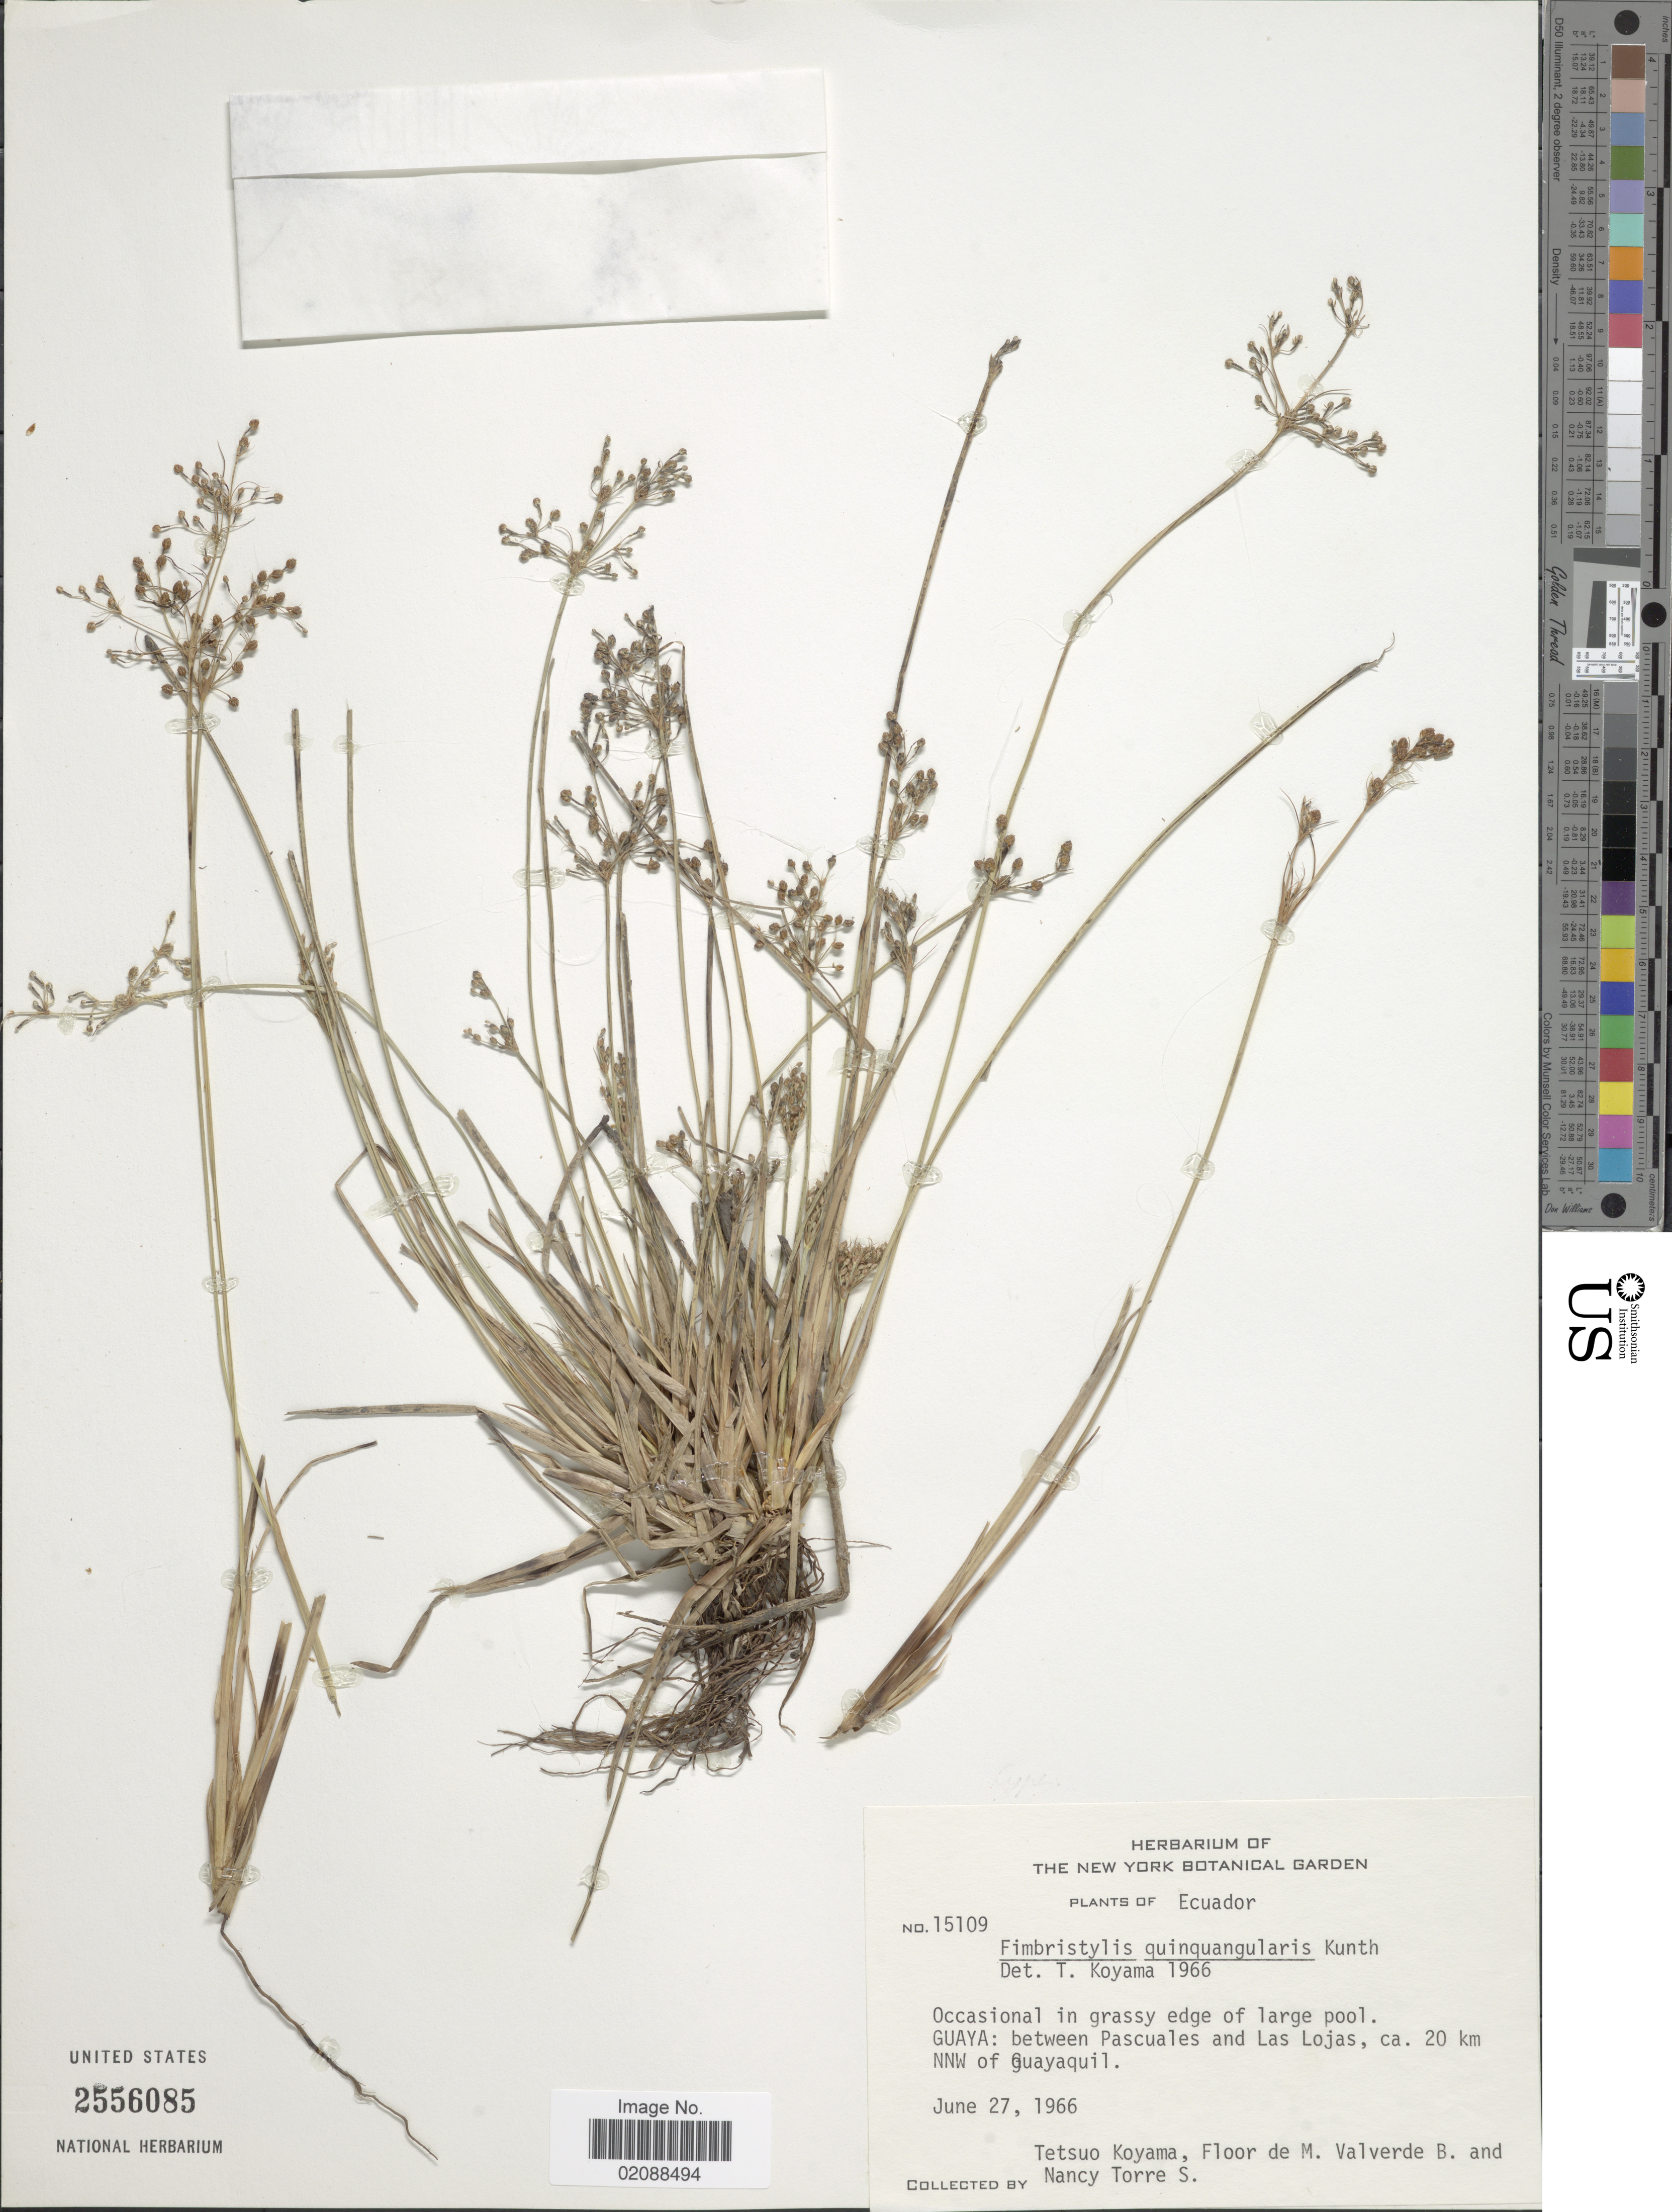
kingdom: Plantae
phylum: Tracheophyta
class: Liliopsida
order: Poales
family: Cyperaceae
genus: Fimbristylis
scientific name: Fimbristylis quinquangularis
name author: (Vahl) Kunth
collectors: T. Koyama, F. M. Valverde & N. Torre S.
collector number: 15109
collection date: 1966-06-27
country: Ecuador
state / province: Guayas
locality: Occasional in grassy edge of large pool. Between Pascuales and Las Lojas, ca. 20 km NNW of Guayaquil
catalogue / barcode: US 2556085